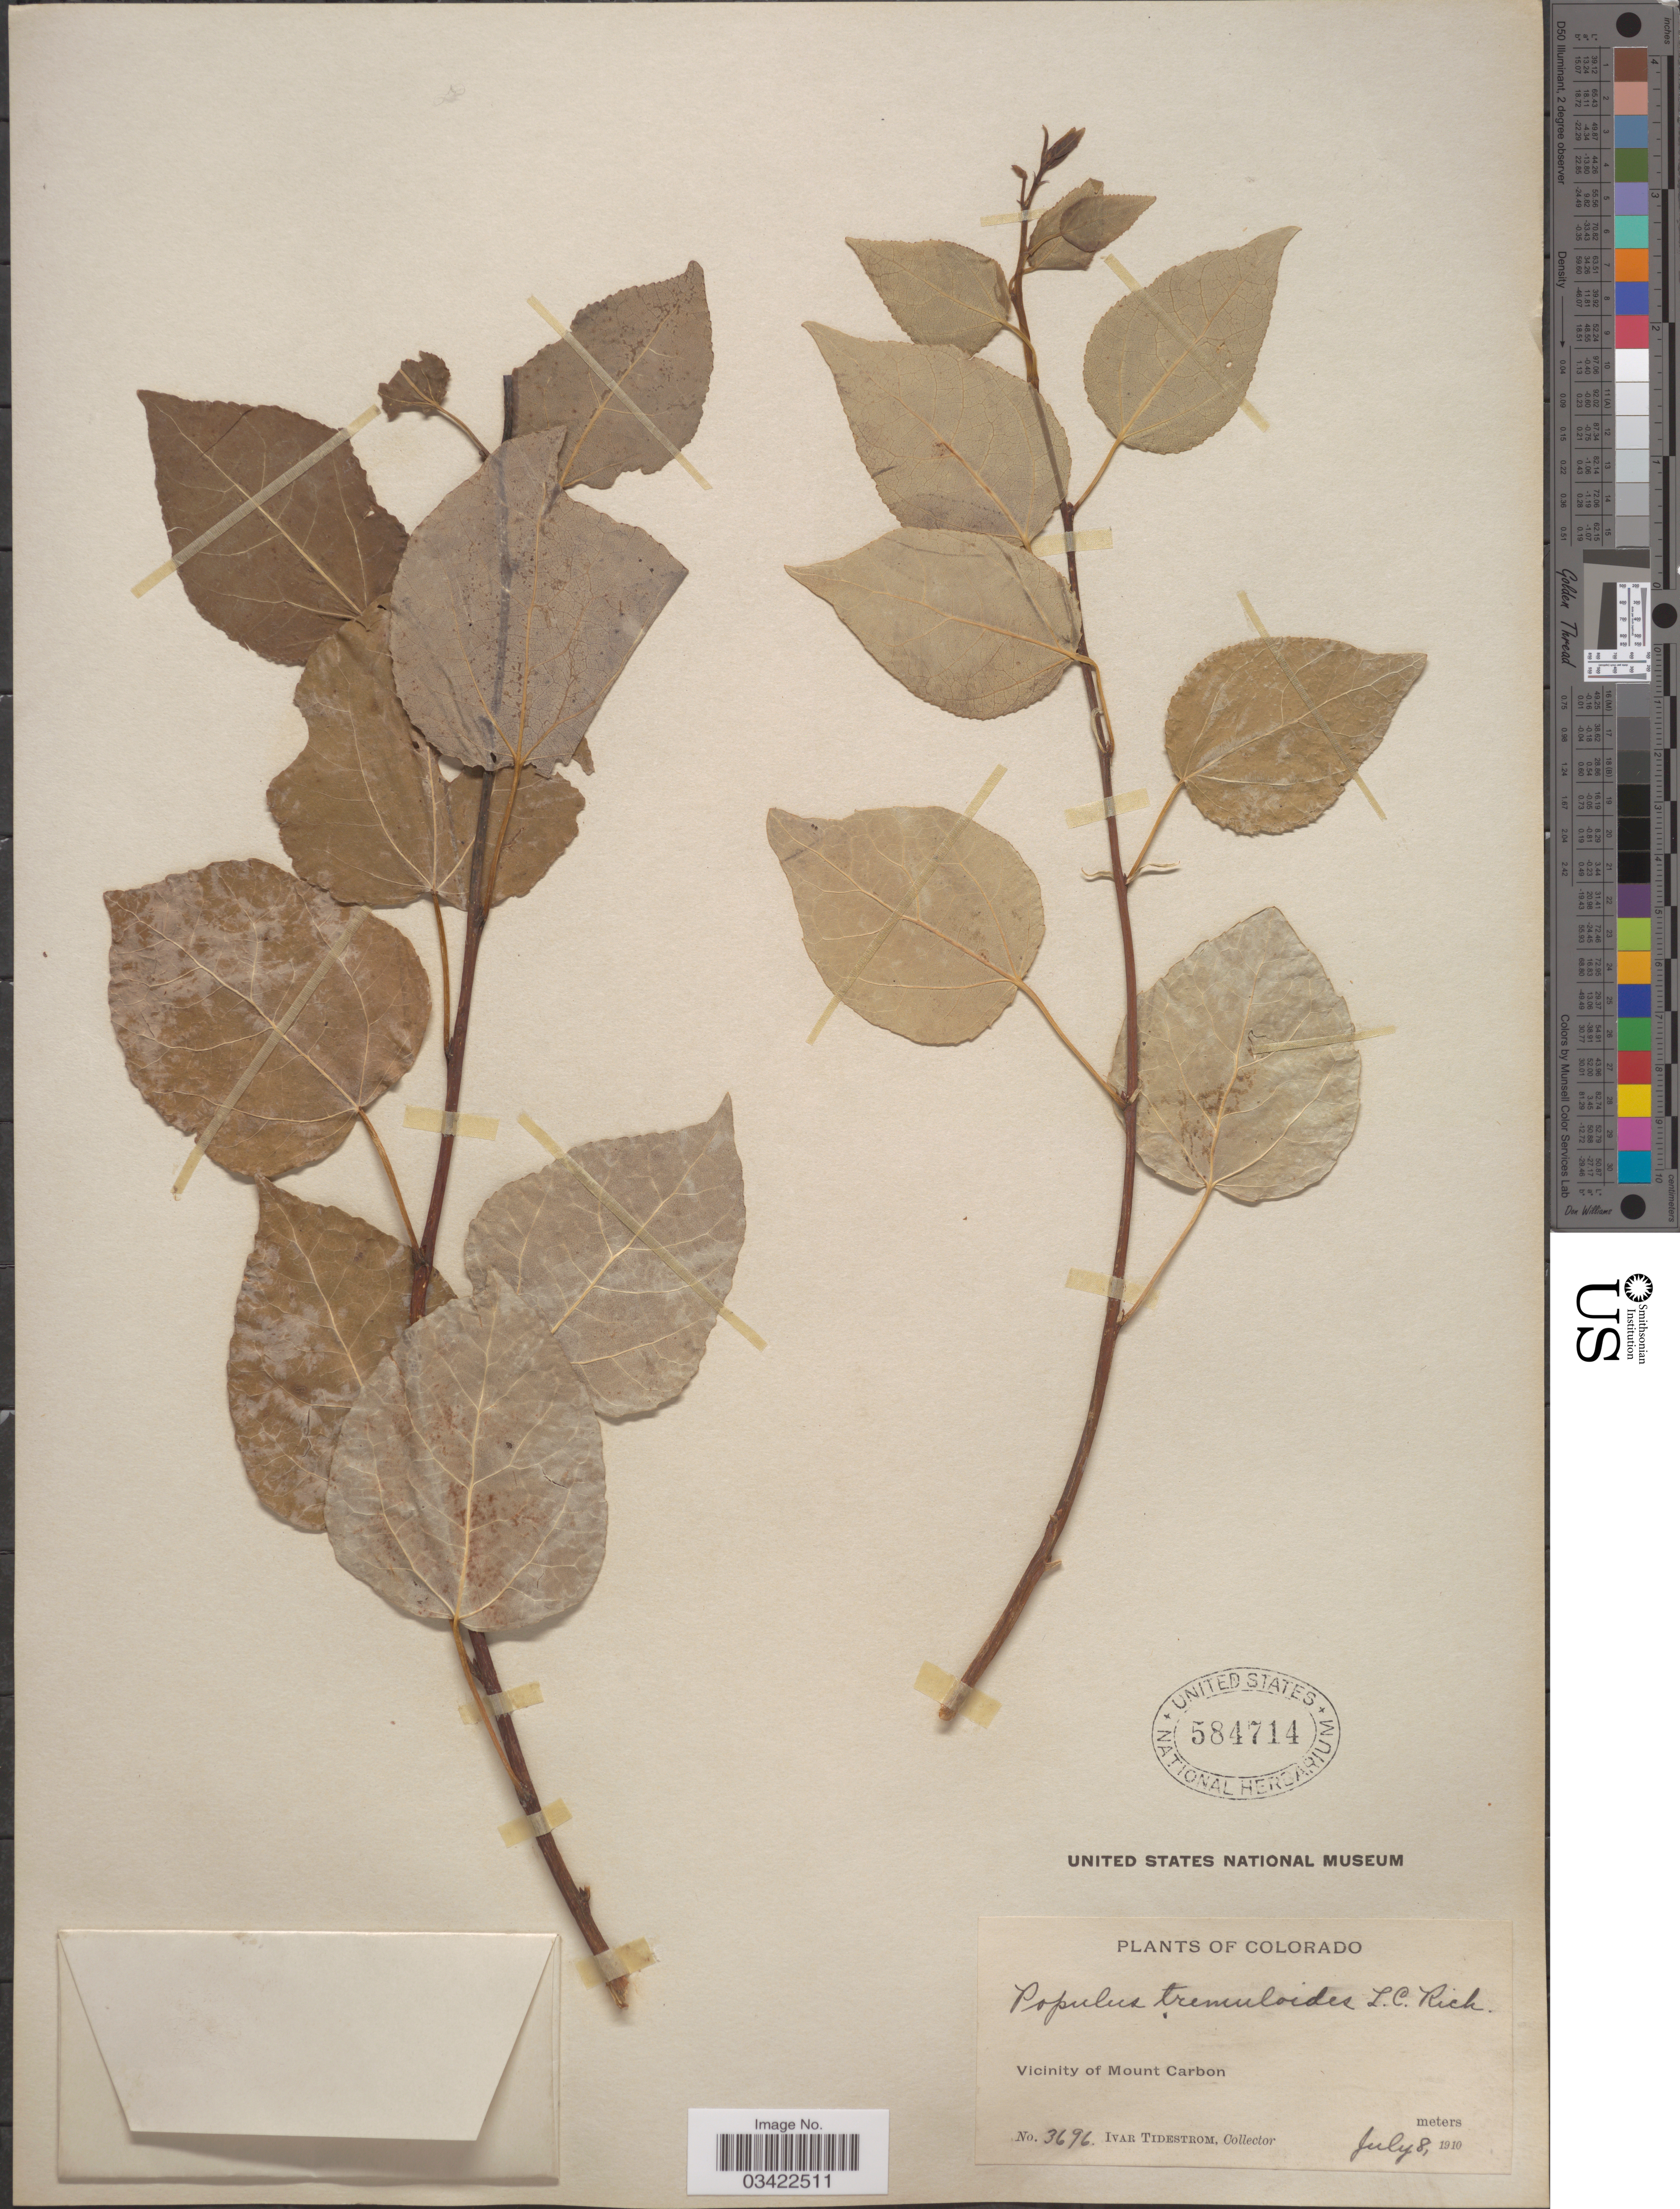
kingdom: Plantae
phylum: Tracheophyta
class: Magnoliopsida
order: Malpighiales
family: Salicaceae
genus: Populus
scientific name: Populus tremuloides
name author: Michx.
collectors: I. F. Tidestrom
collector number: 3696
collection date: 1910-07-08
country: United States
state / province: Colorado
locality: Vicinity of Mount Carbon.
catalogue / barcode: US 584714